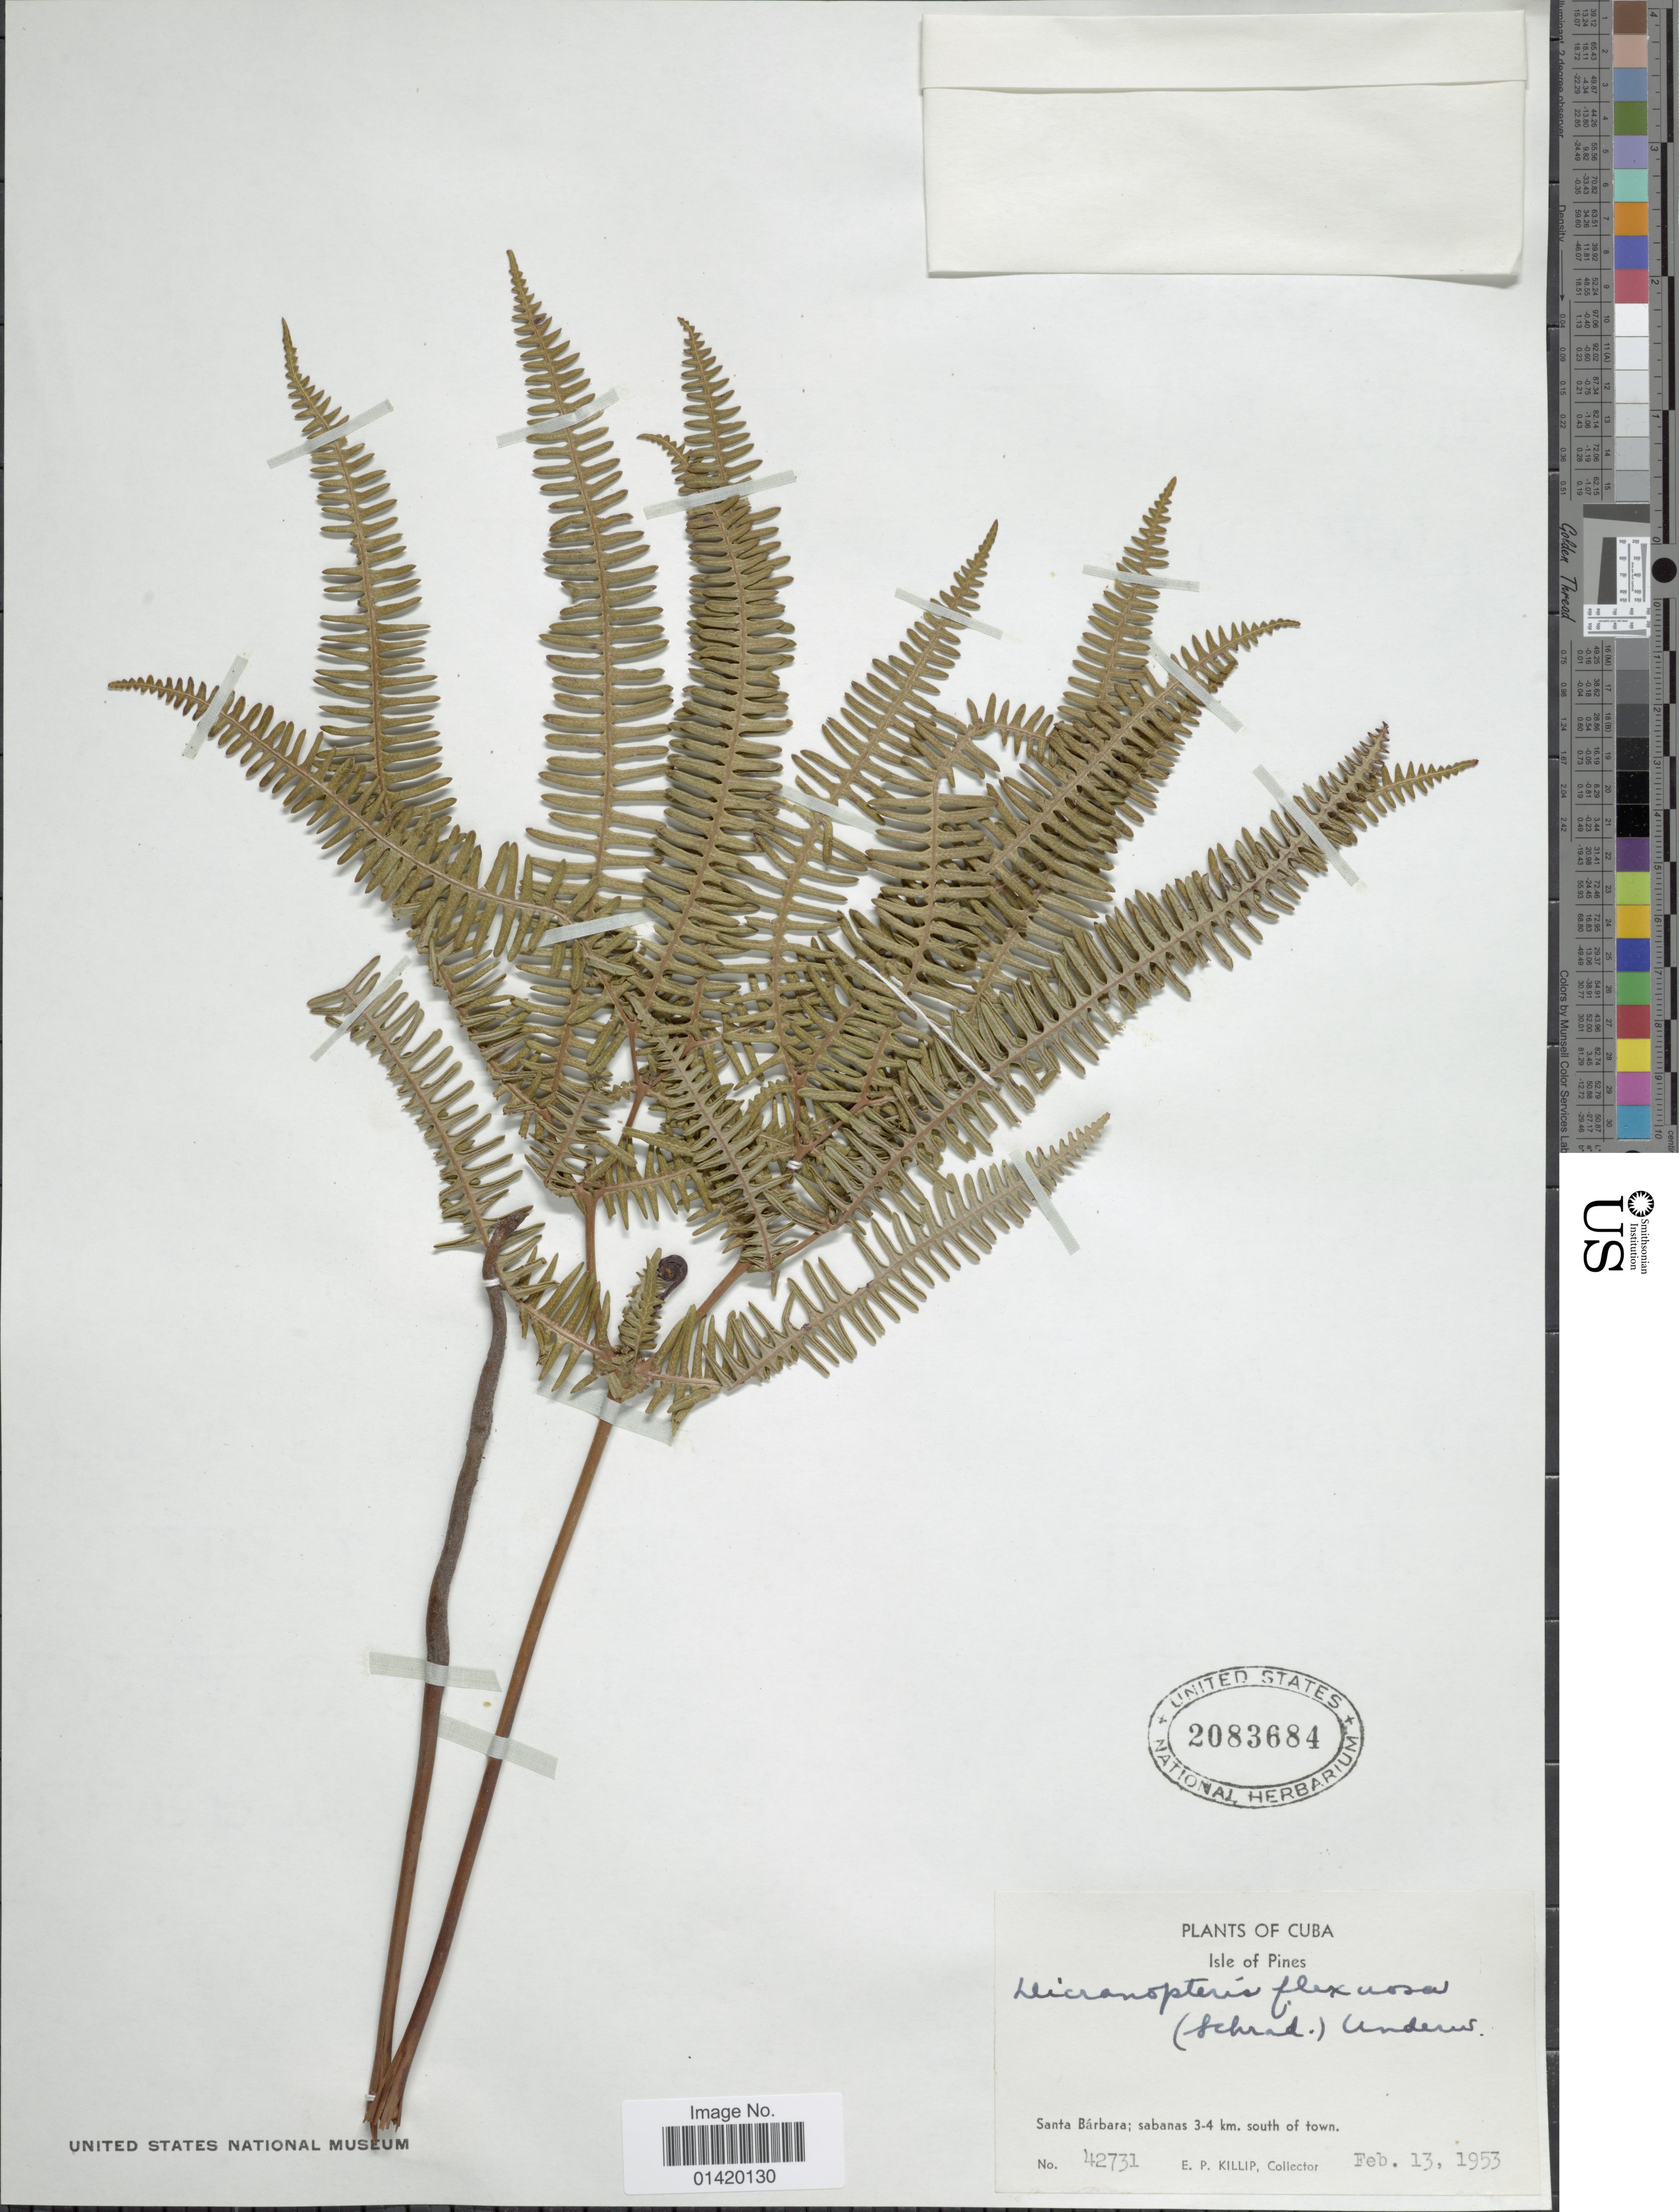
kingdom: Plantae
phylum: Tracheophyta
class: Polypodiopsida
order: Gleicheniales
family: Gleicheniaceae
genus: Dicranopteris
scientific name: Dicranopteris flexuosa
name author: (Schrad.) Underw.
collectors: E. P. Killip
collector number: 42731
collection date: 1953-02-13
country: Cuba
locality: Isles of Pines, Santa Bárbara; sabanas 3-4 km south of town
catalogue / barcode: US 2083684